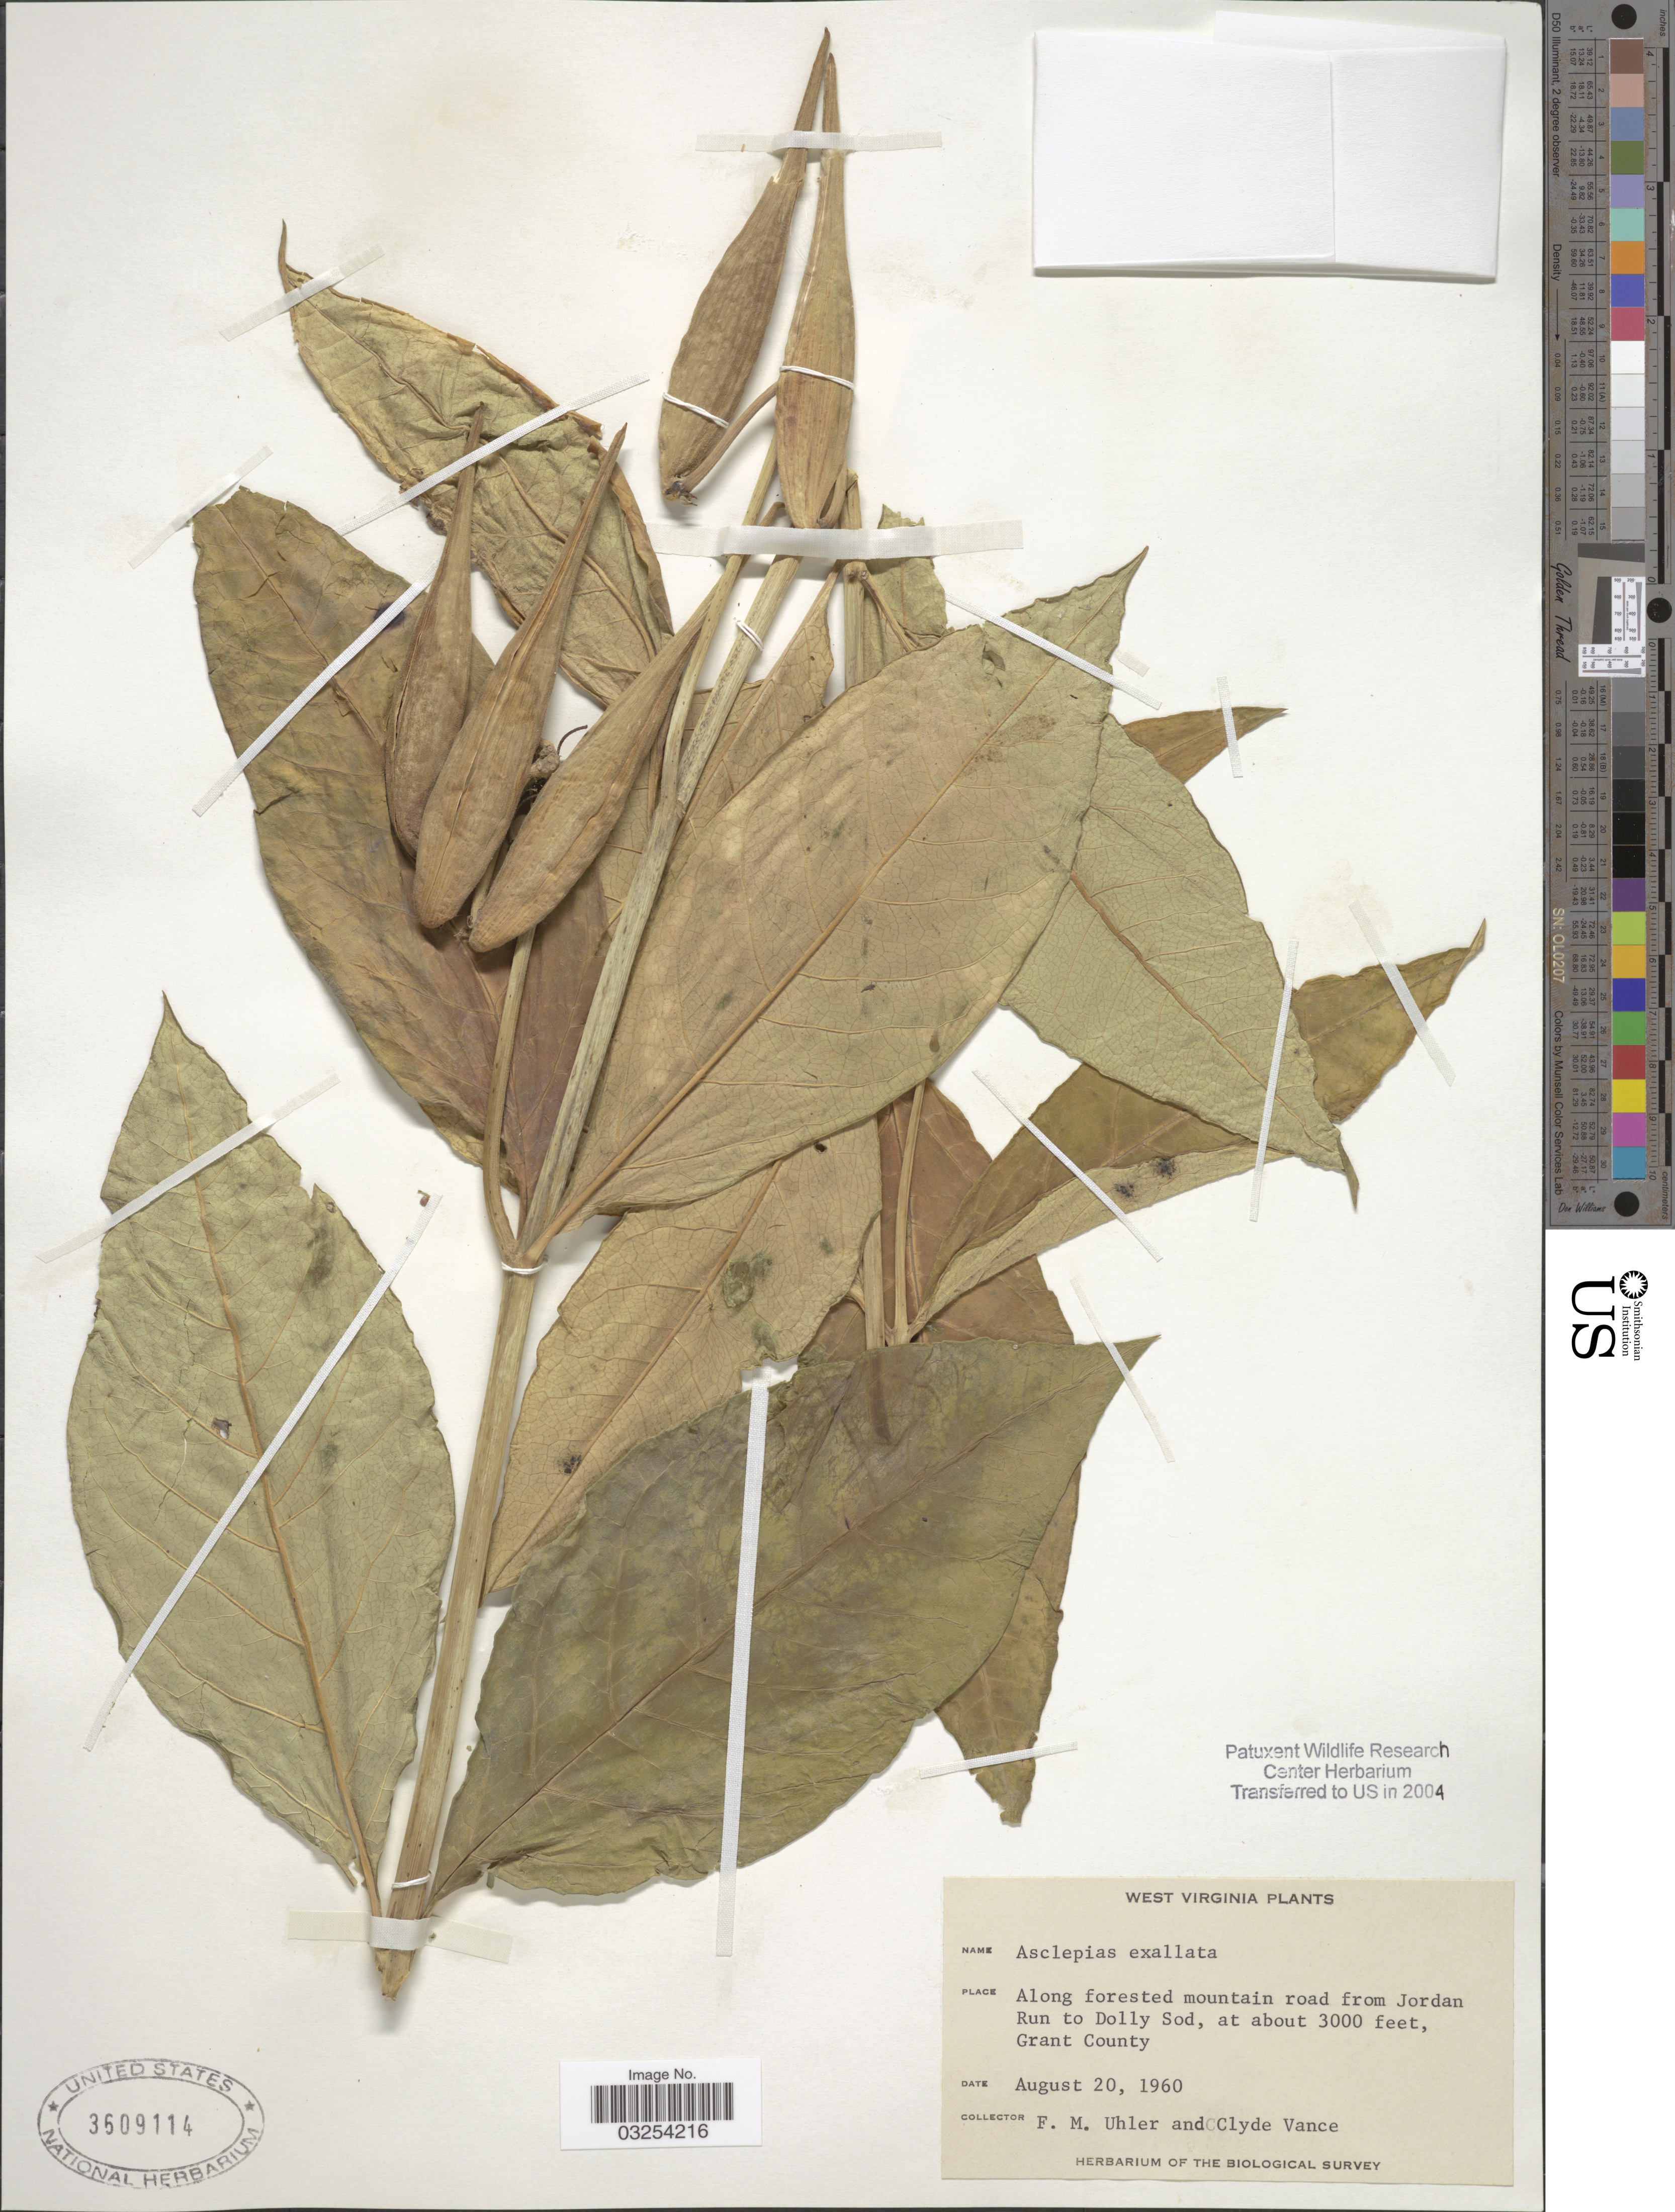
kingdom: Plantae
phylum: Tracheophyta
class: Magnoliopsida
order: Gentianales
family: Apocynaceae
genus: Asclepias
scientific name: Asclepias exaltata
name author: Muhl.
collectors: F. M. Uhler & C. Vance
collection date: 1960-08-20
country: United States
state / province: West Virginia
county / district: Grant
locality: Along forested mountain road from Jordan Run to Dolly Sod, Grant County.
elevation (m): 914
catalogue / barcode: US 3609114